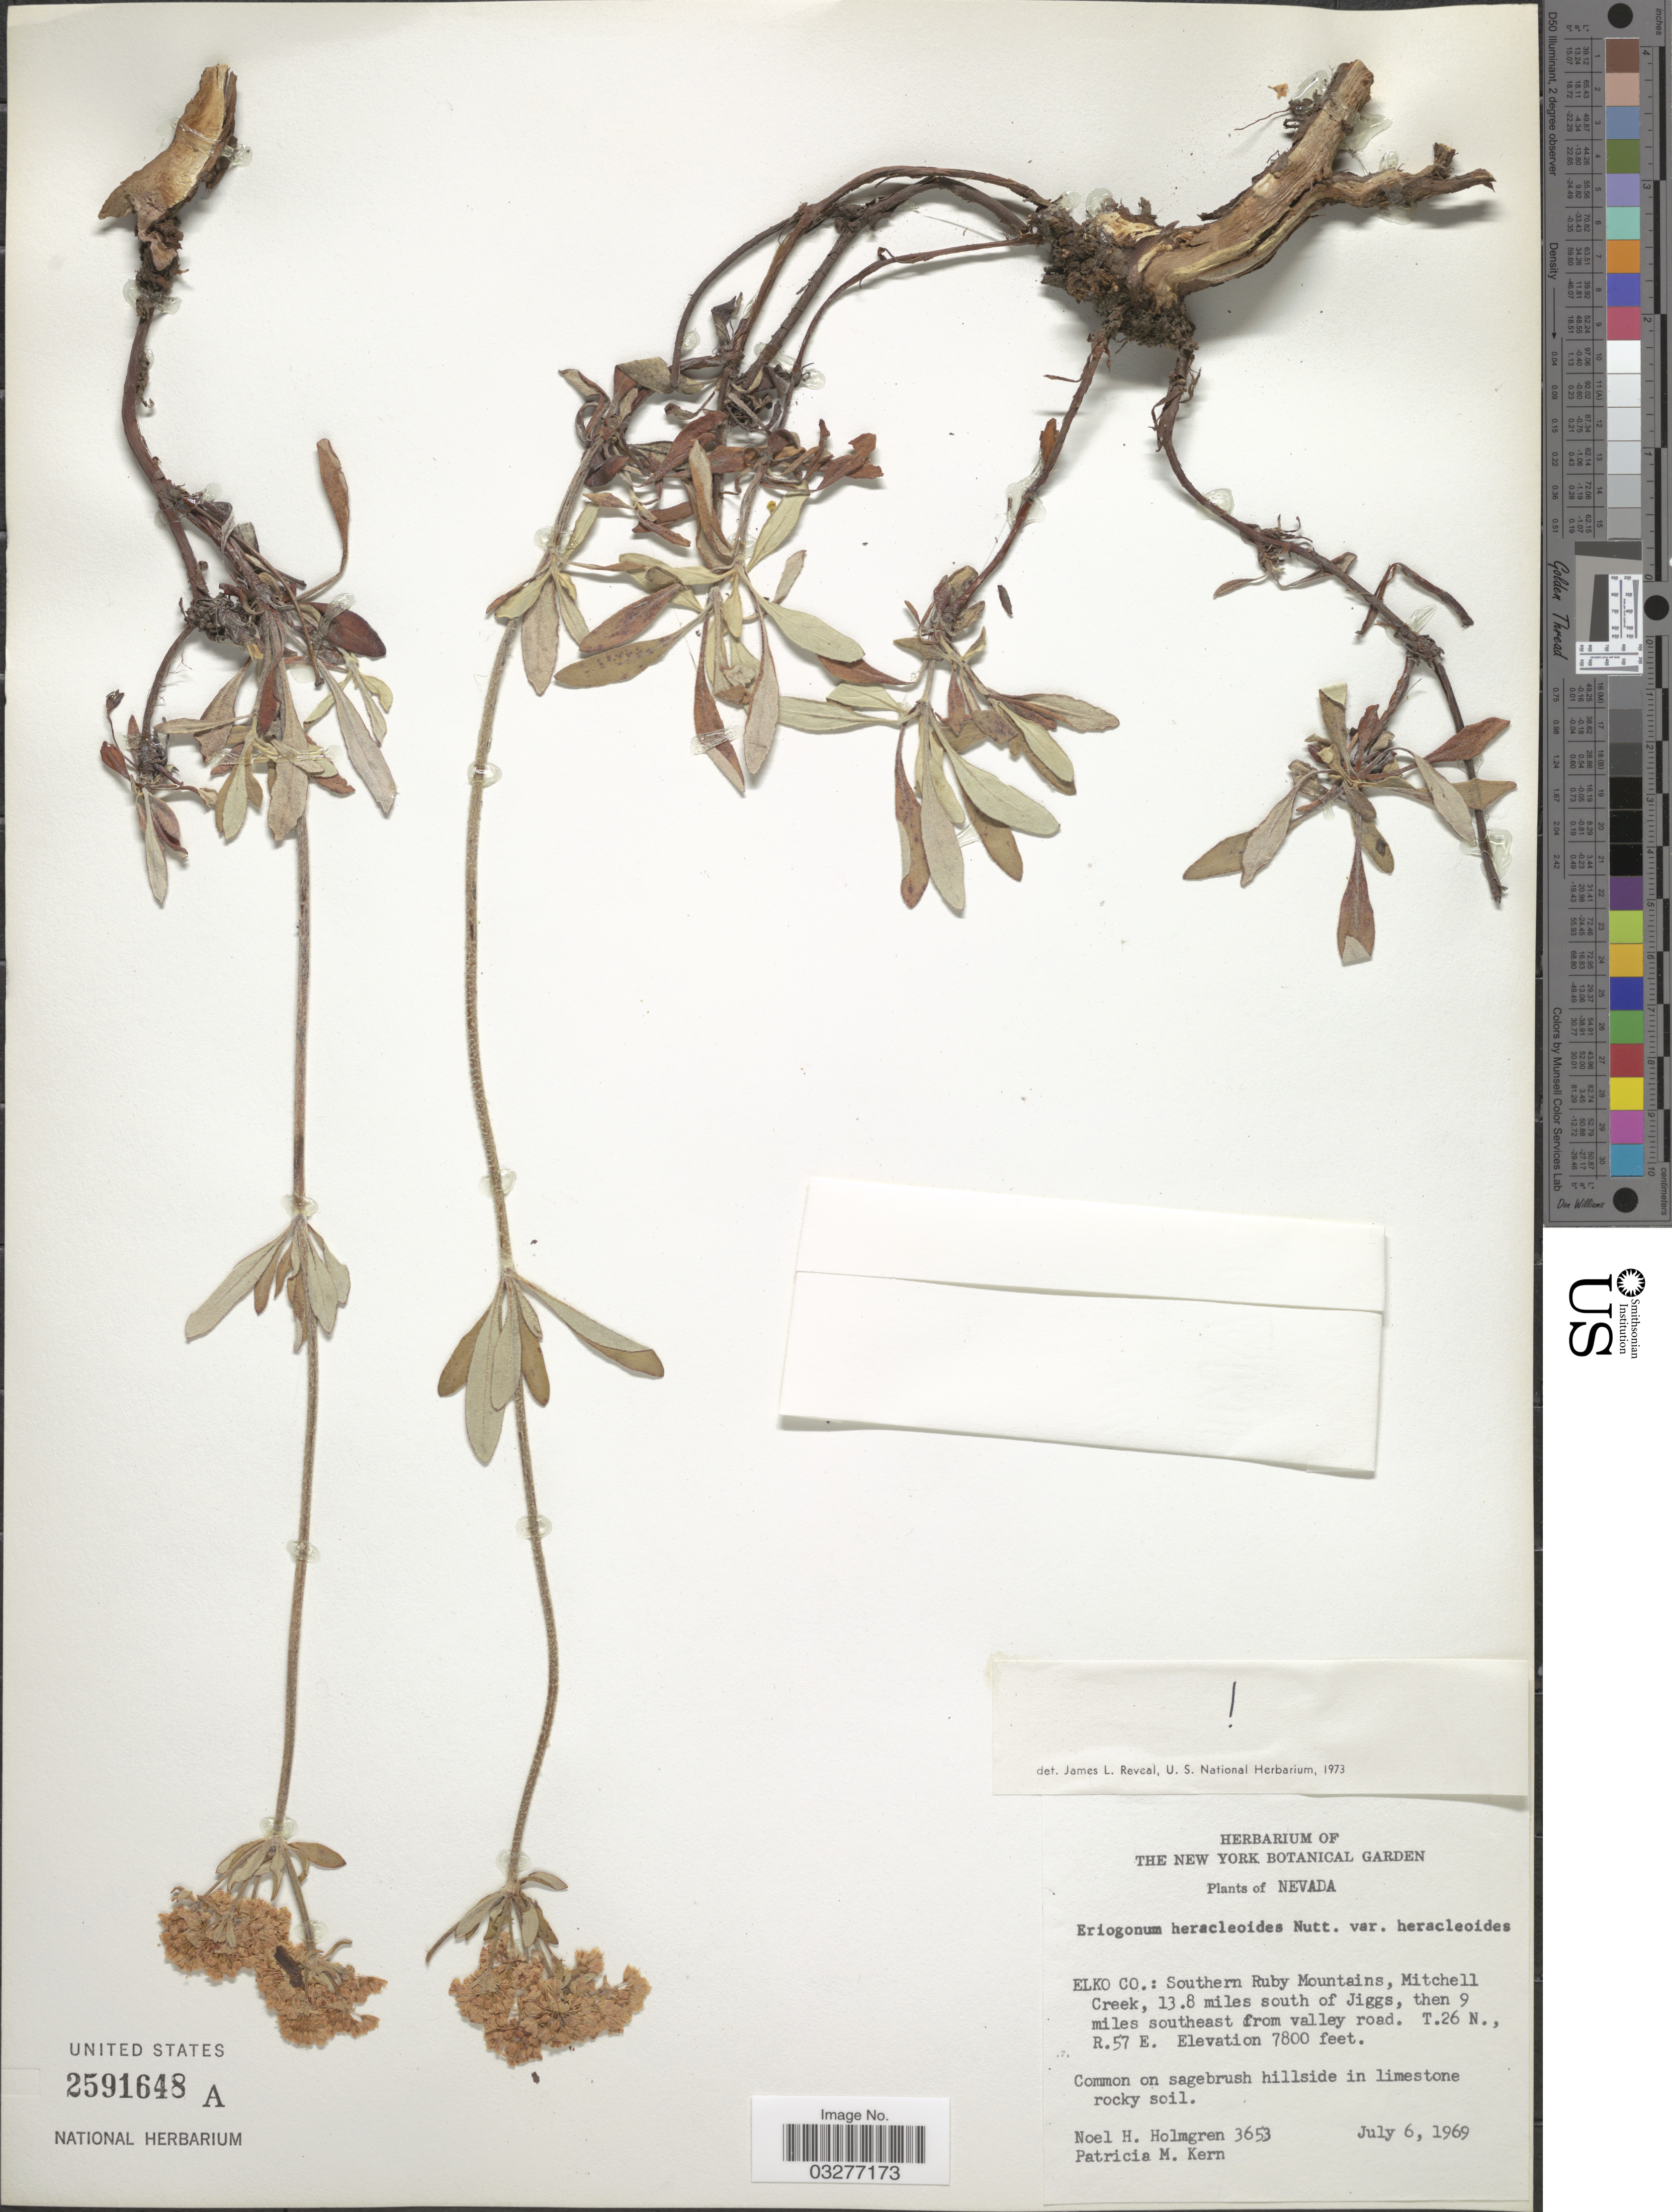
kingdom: Plantae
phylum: Tracheophyta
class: Magnoliopsida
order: Caryophyllales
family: Polygonaceae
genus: Eriogonum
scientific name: Eriogonum heracleoides var. heracleoides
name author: Nutt.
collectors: N. H. Holmgren & P. M. Kern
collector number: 3653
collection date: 1969-07-06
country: United States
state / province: Nevada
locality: Elko Co.: Southern Ruby Mountains, Mitchell Creek, 13.8 miles south of Jiggs, then 9 miles southeast from valley road. T.26 N., R. 57 E.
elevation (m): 2377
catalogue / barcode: US 2591648A